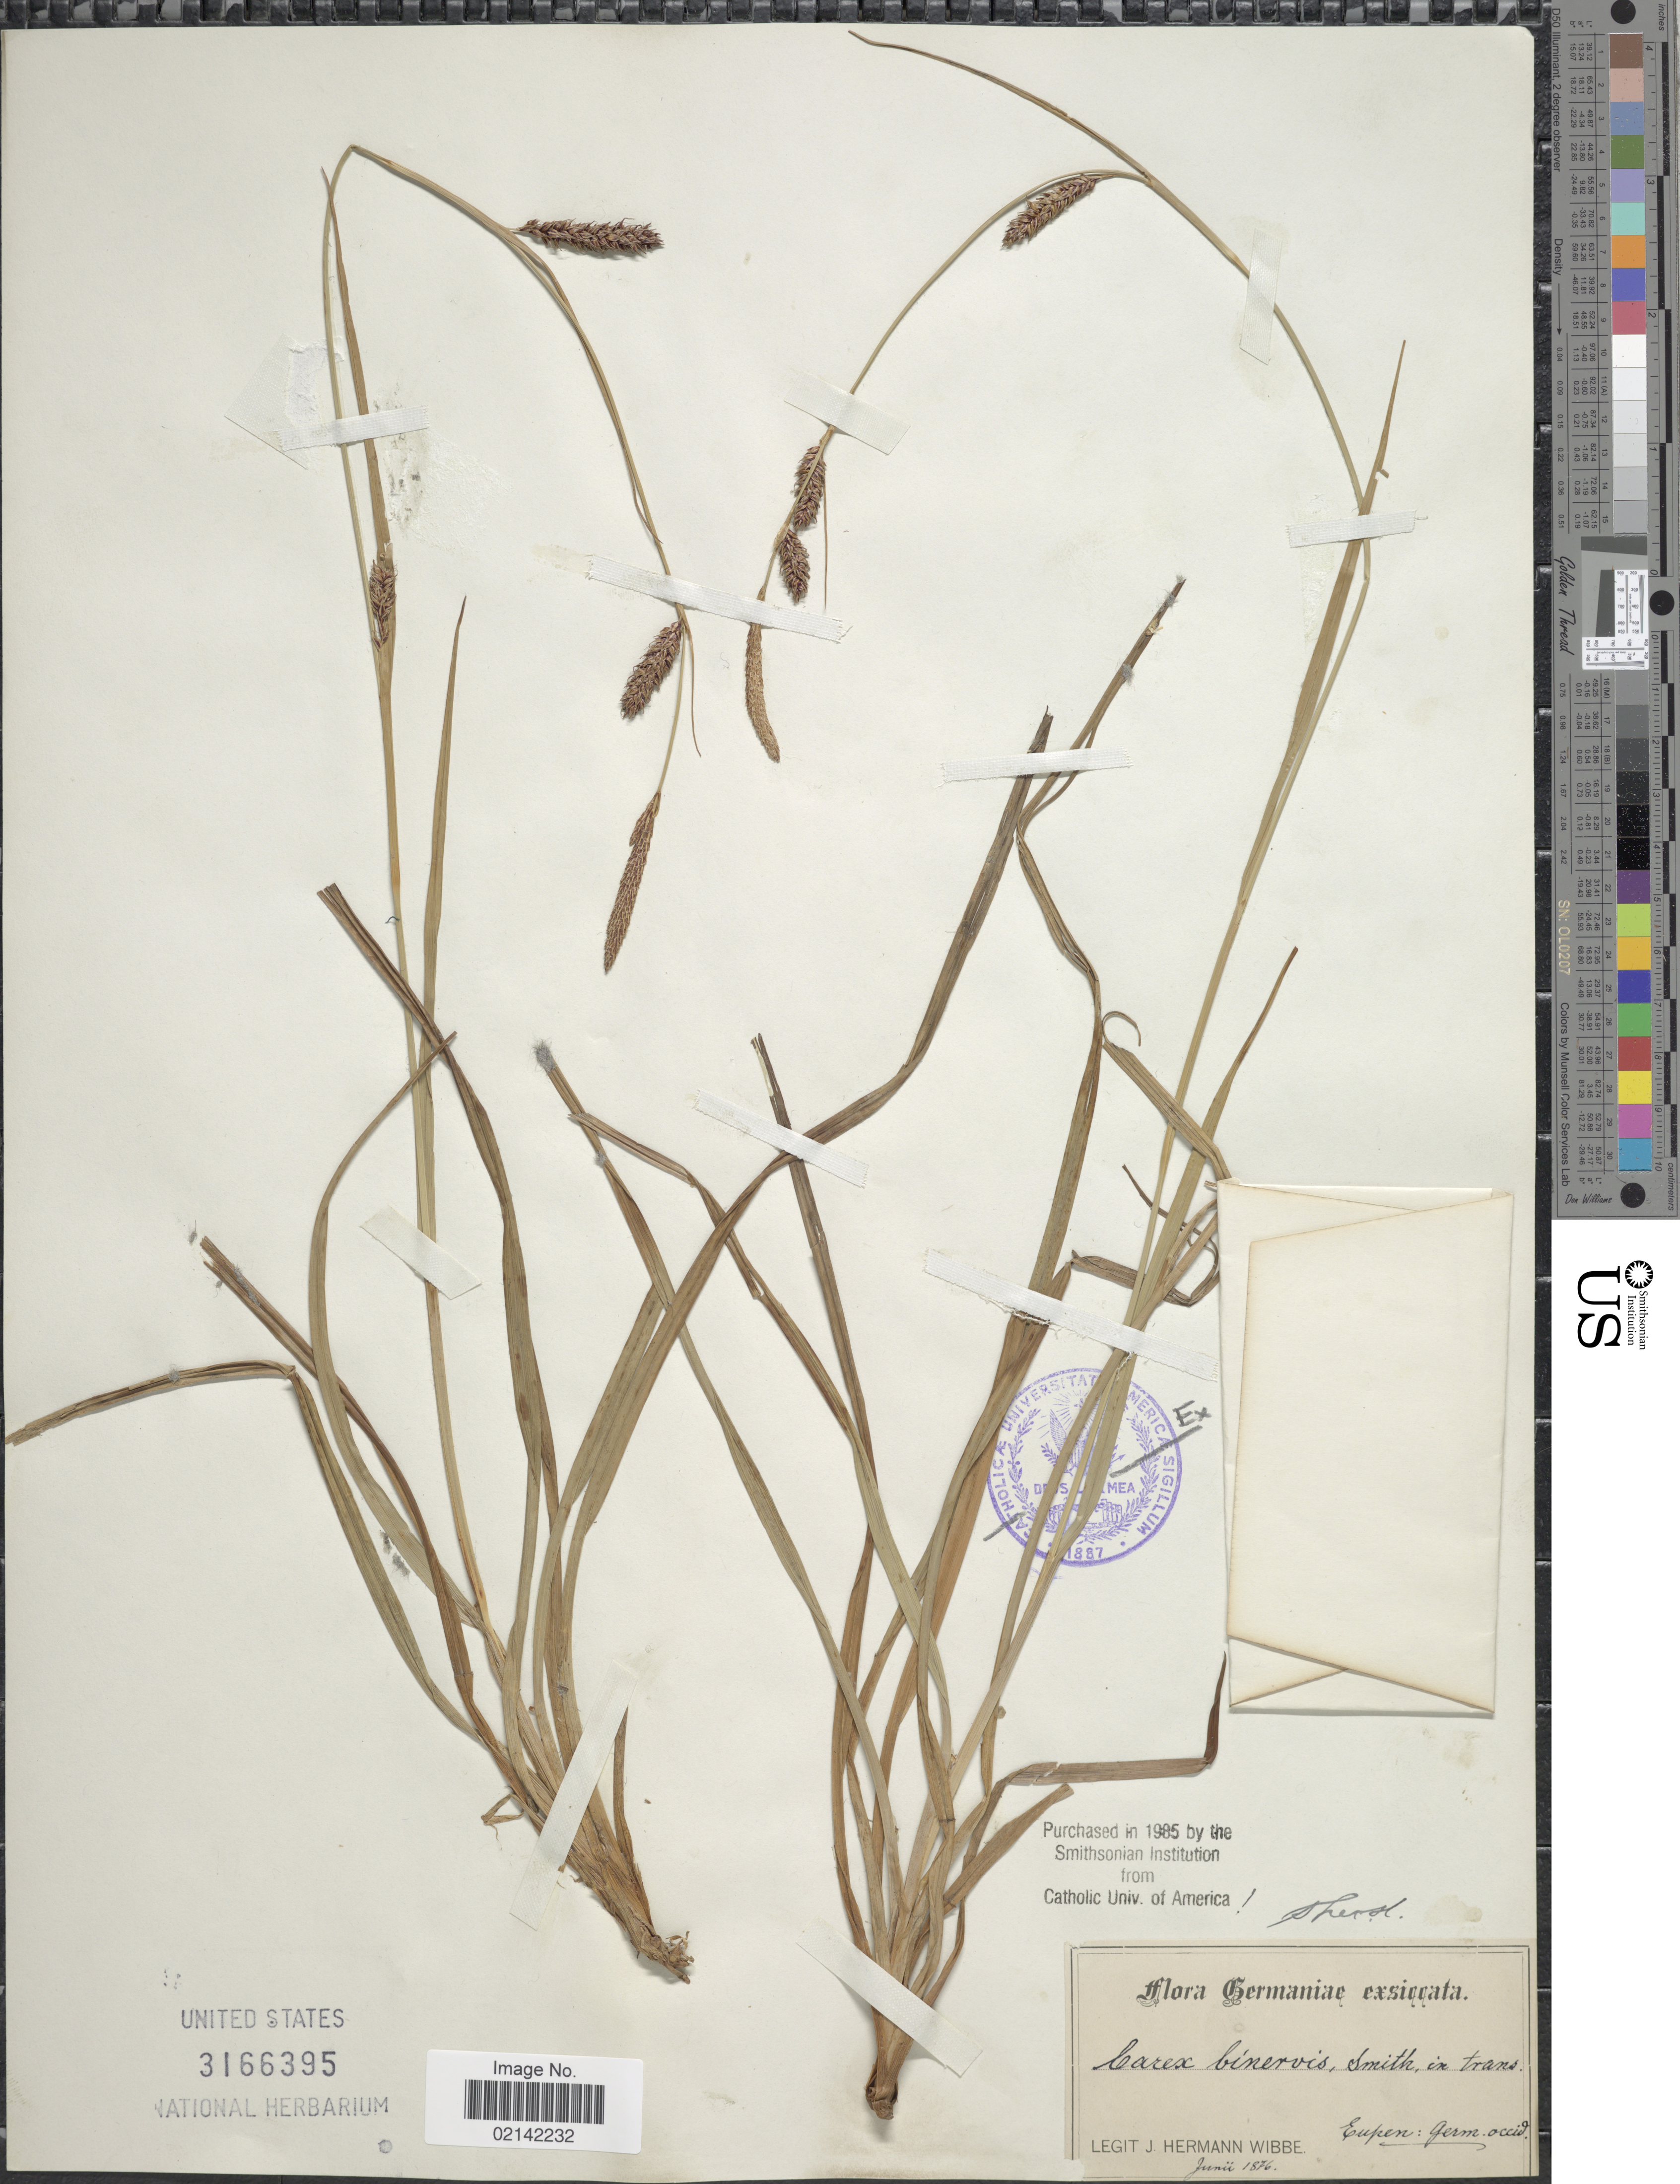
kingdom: Plantae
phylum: Tracheophyta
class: Liliopsida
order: Poales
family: Cyperaceae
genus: Carex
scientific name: Carex binervis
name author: Sm.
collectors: J. Wibbe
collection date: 1876-06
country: Belgium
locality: Eupen: Germ. occid.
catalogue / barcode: US 3166395